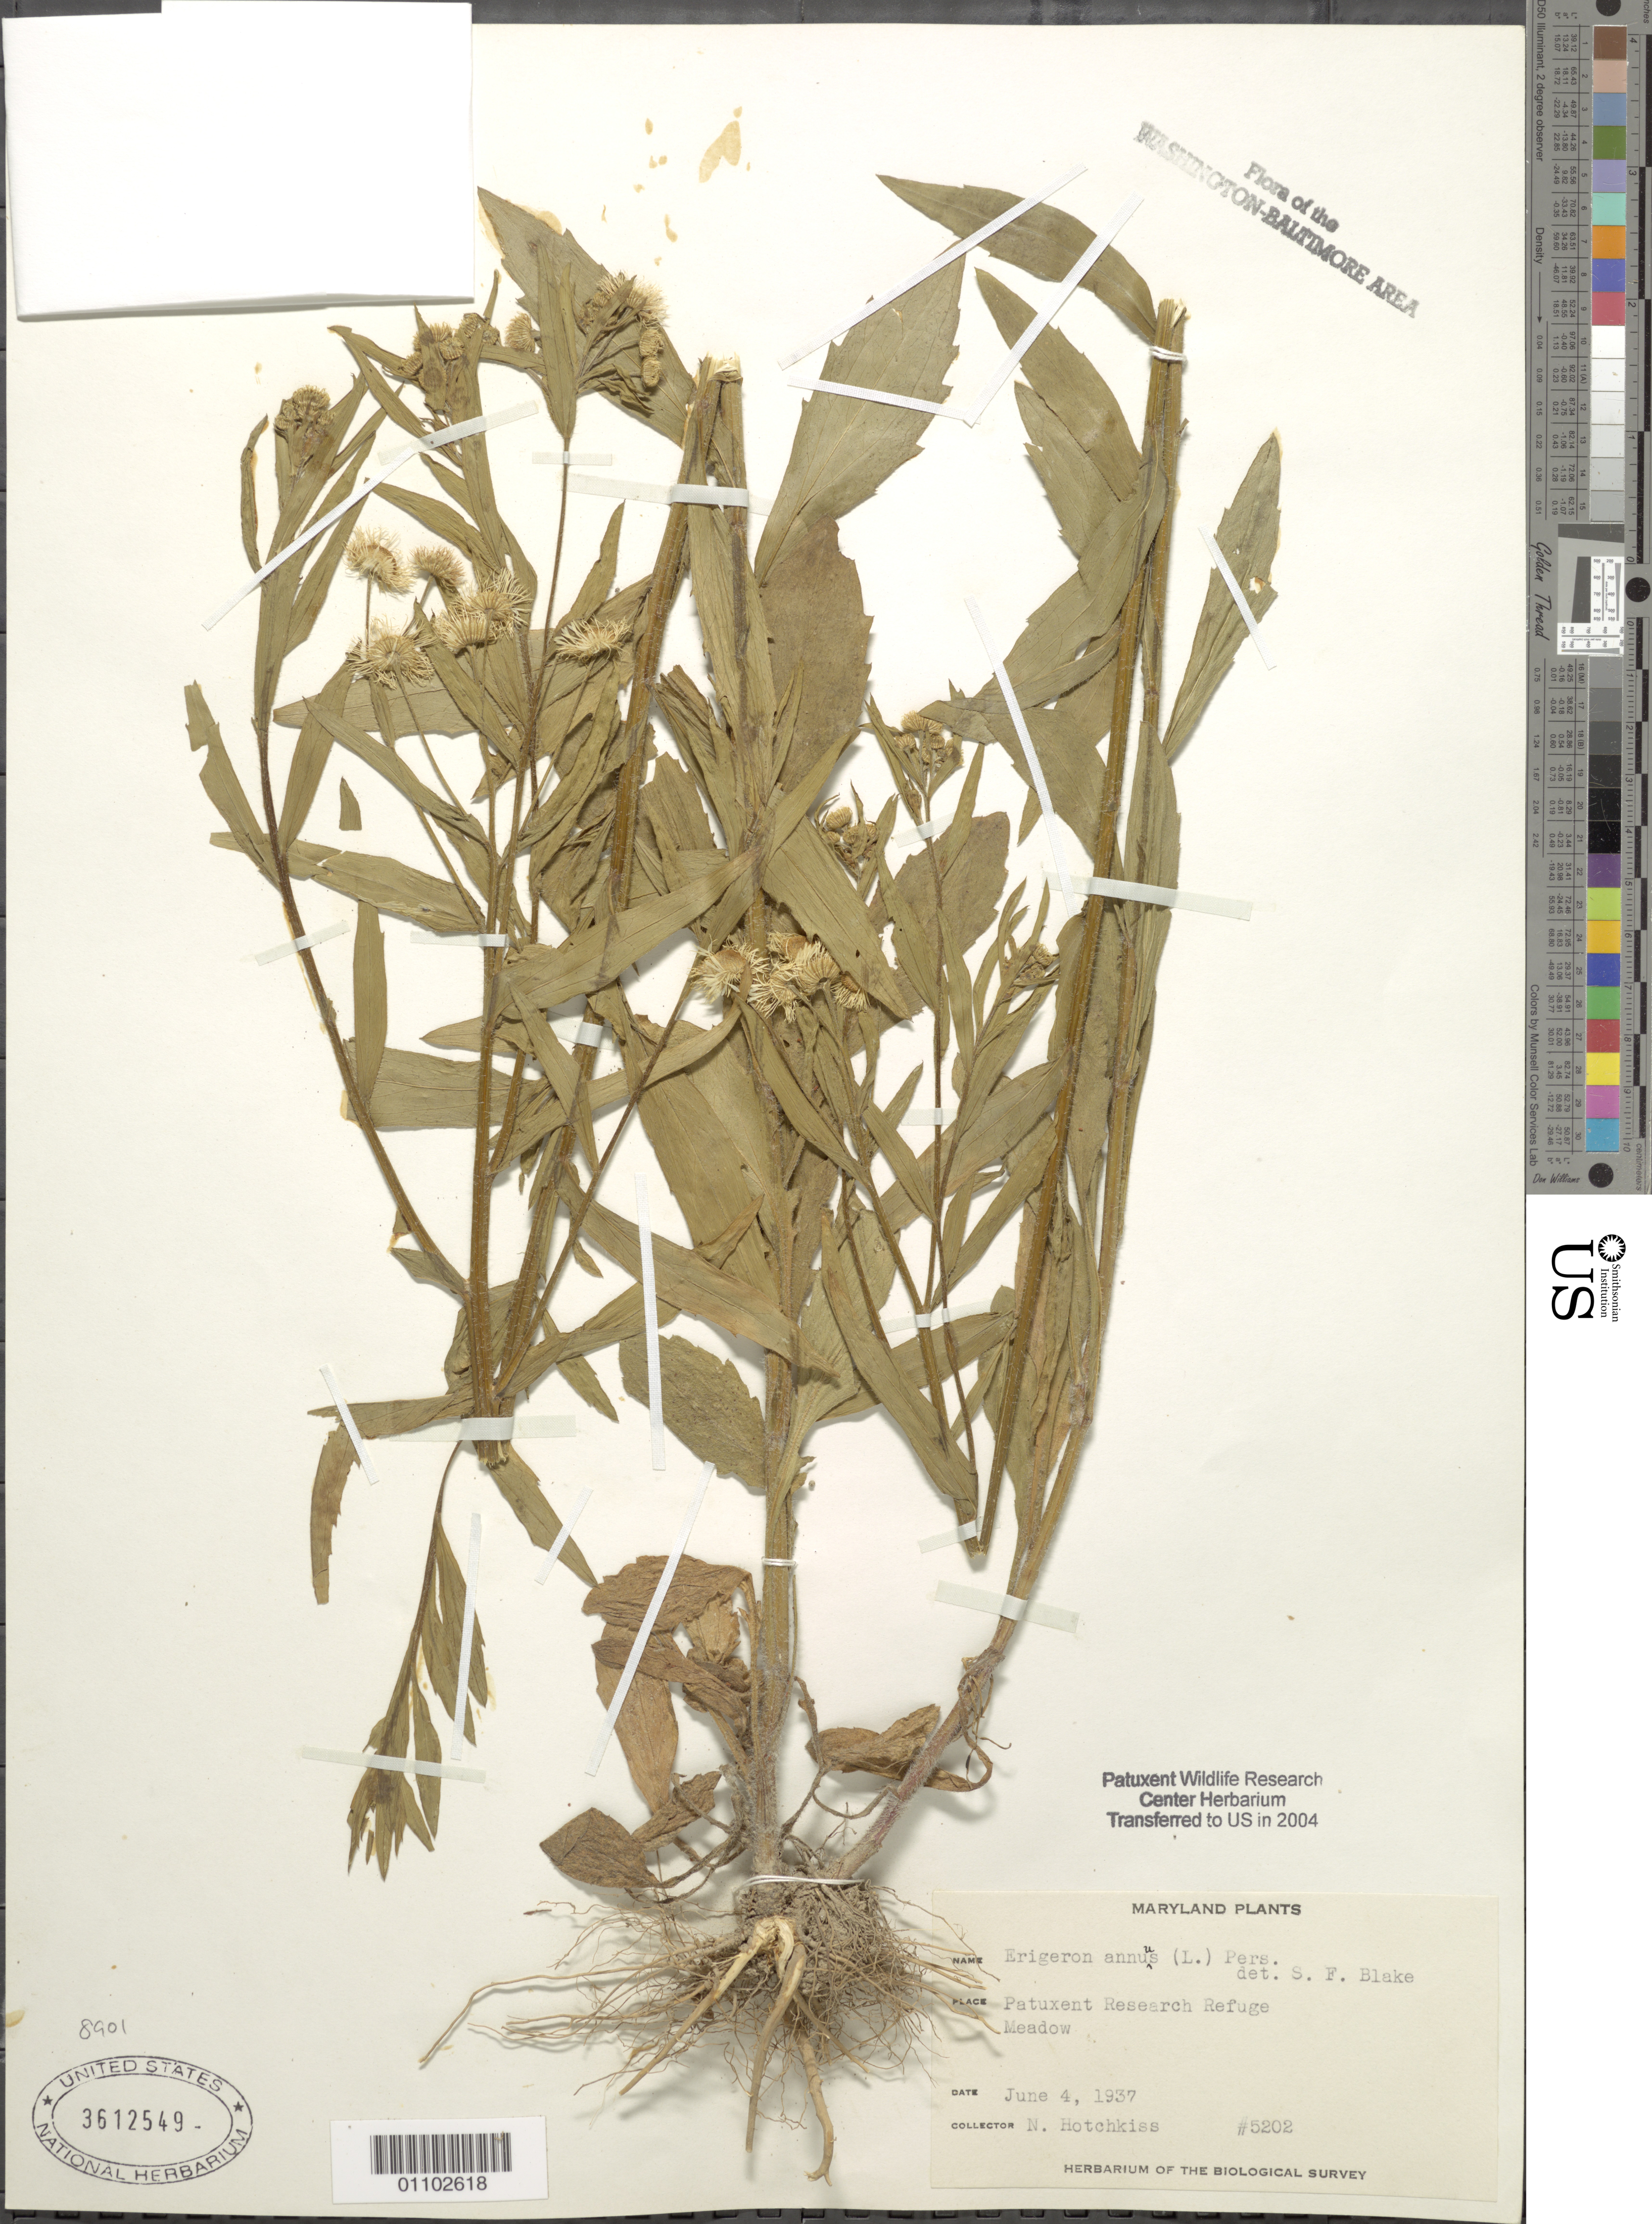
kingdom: Plantae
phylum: Tracheophyta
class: Magnoliopsida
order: Asterales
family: Asteraceae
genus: Erigeron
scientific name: Erigeron annuus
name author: (L.) Pers.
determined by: Blake, Sydney F.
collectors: N. Hotchkiss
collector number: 5202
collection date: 1937-06-04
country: United States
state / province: Maryland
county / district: Prince George's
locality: Patuxent Research Refuge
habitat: Meadow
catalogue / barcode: US 3612549